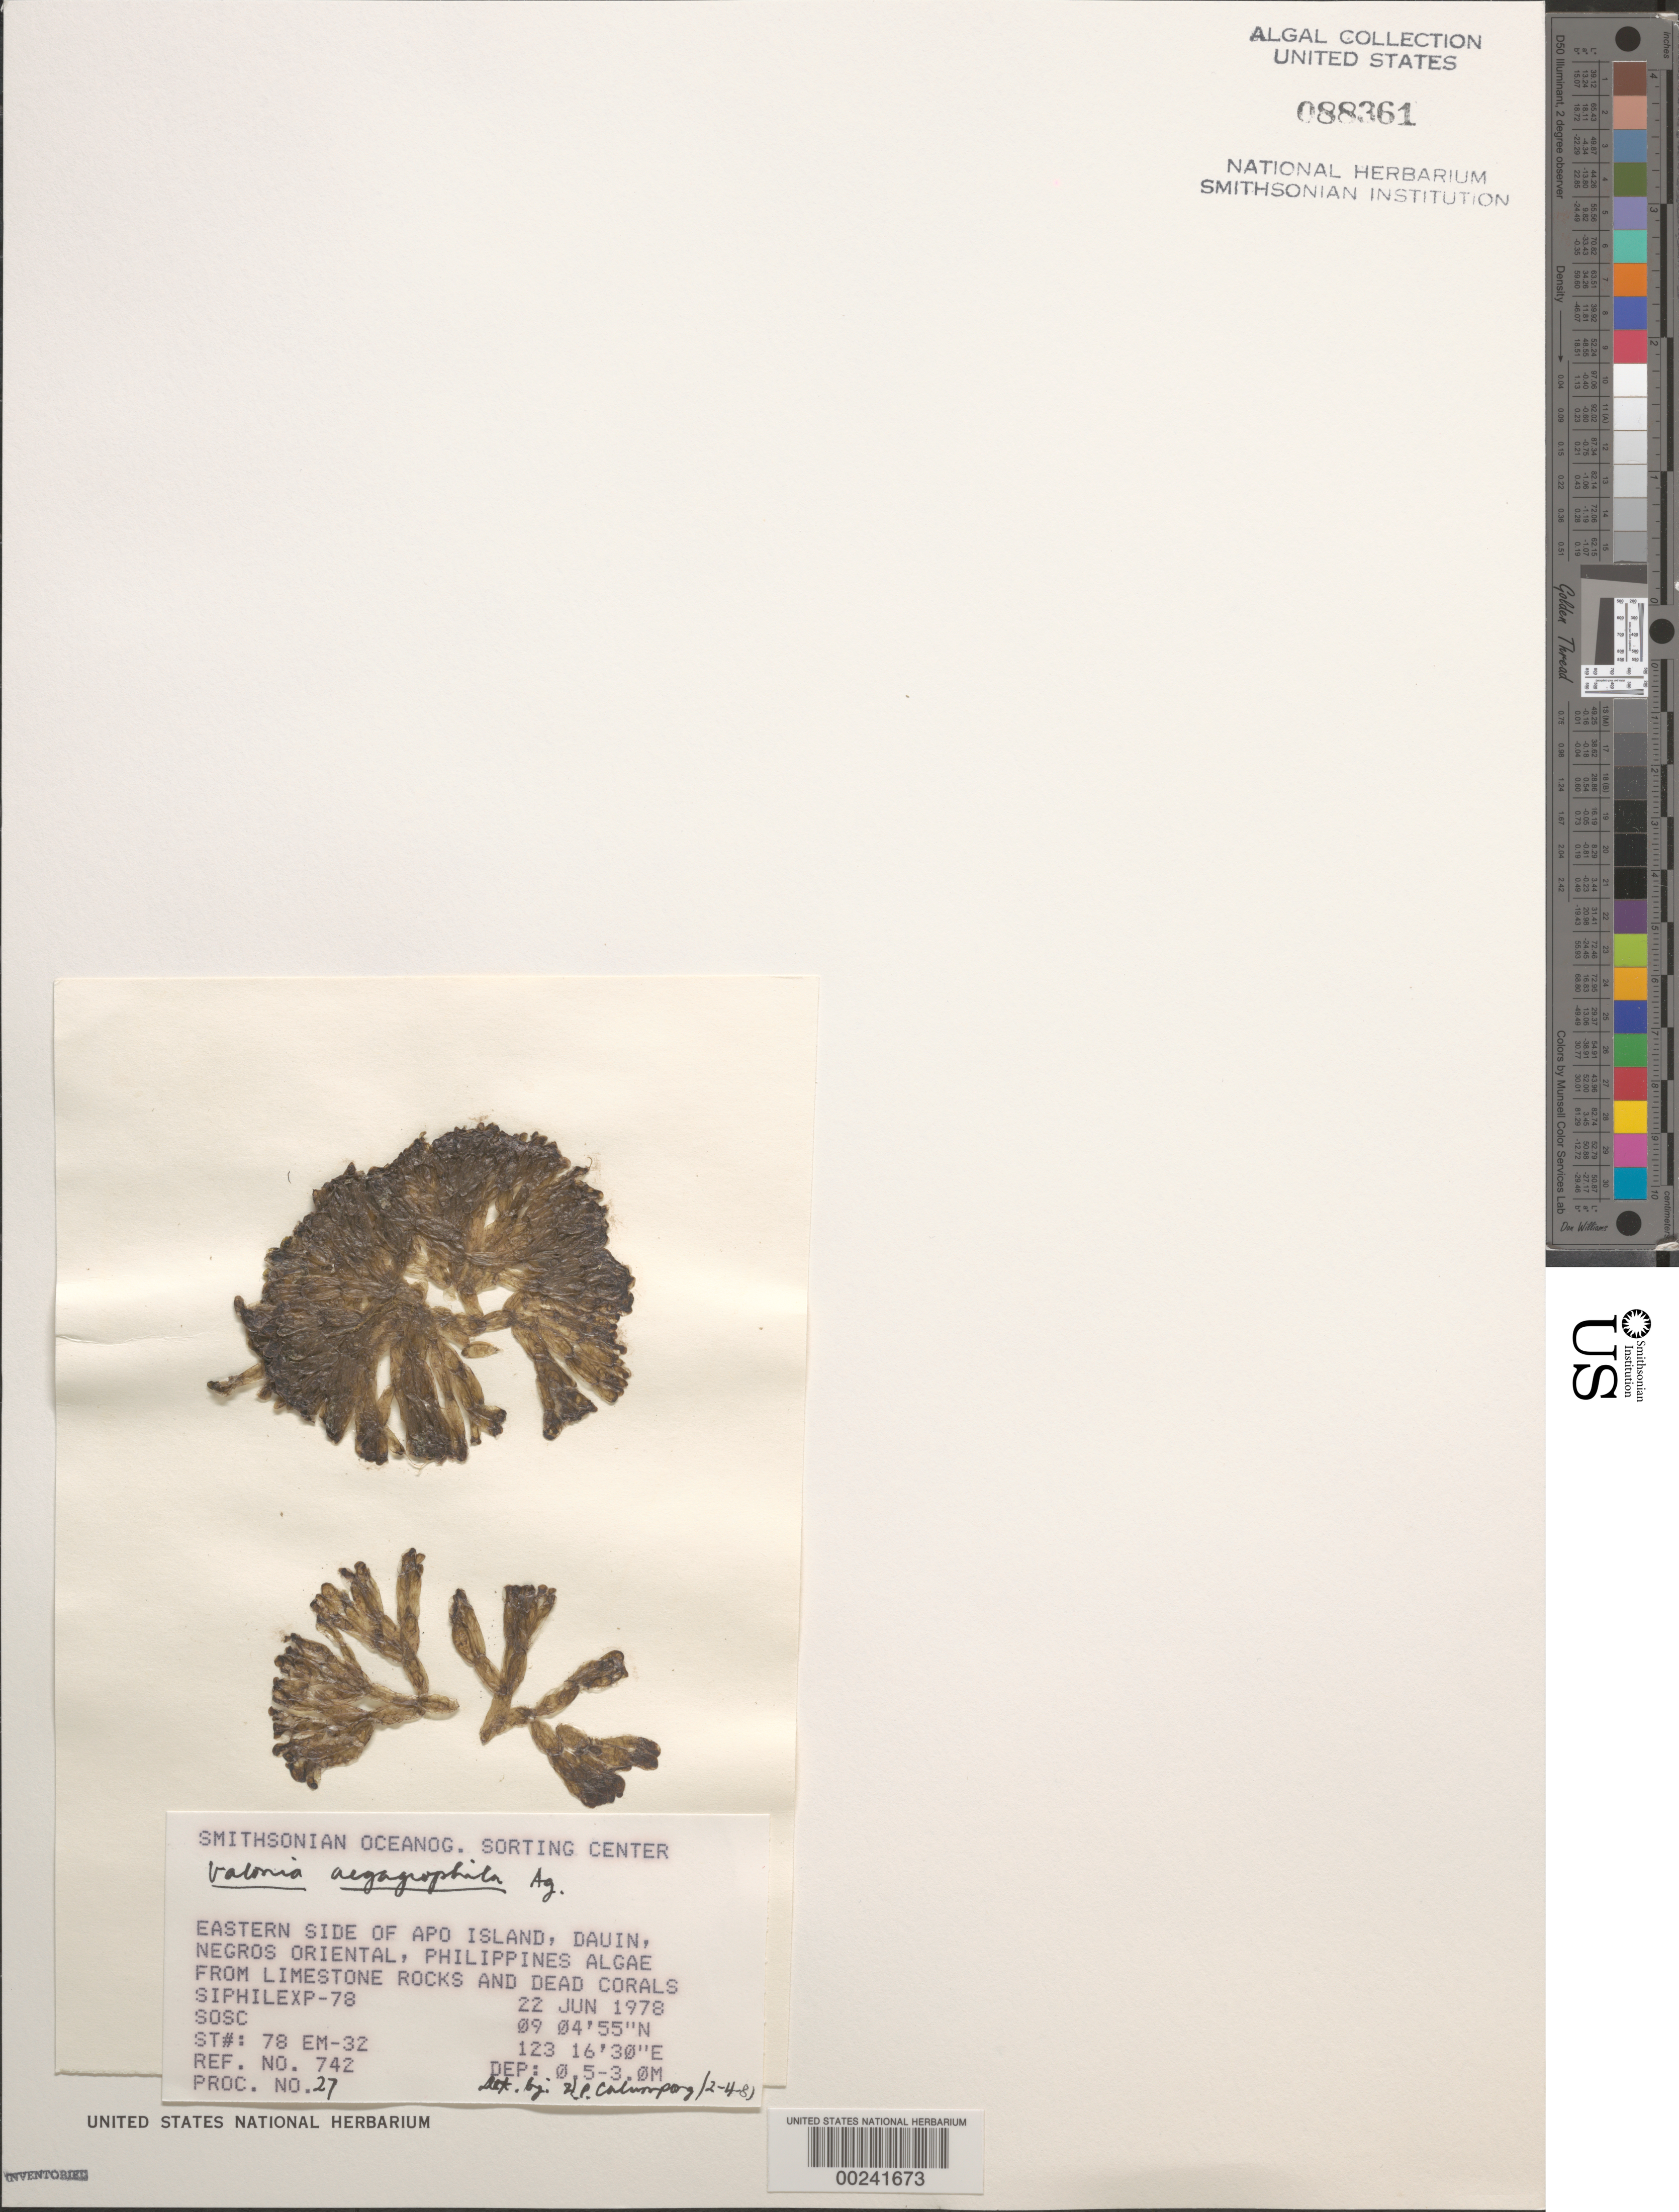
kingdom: Plantae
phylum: Chlorophyta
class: Ulvophyceae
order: Siphonocladales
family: Valoniaceae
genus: Valonia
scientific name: Valonia aegagropila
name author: C. Agardh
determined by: Calumpong, H. P.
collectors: SOSC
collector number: Station 78 Em-32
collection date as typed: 22 Jun 1978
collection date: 1978-06-22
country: Philippines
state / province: Central Visayas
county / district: Negros Oriental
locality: Apo island, dauin, negros oriental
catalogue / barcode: US 88361